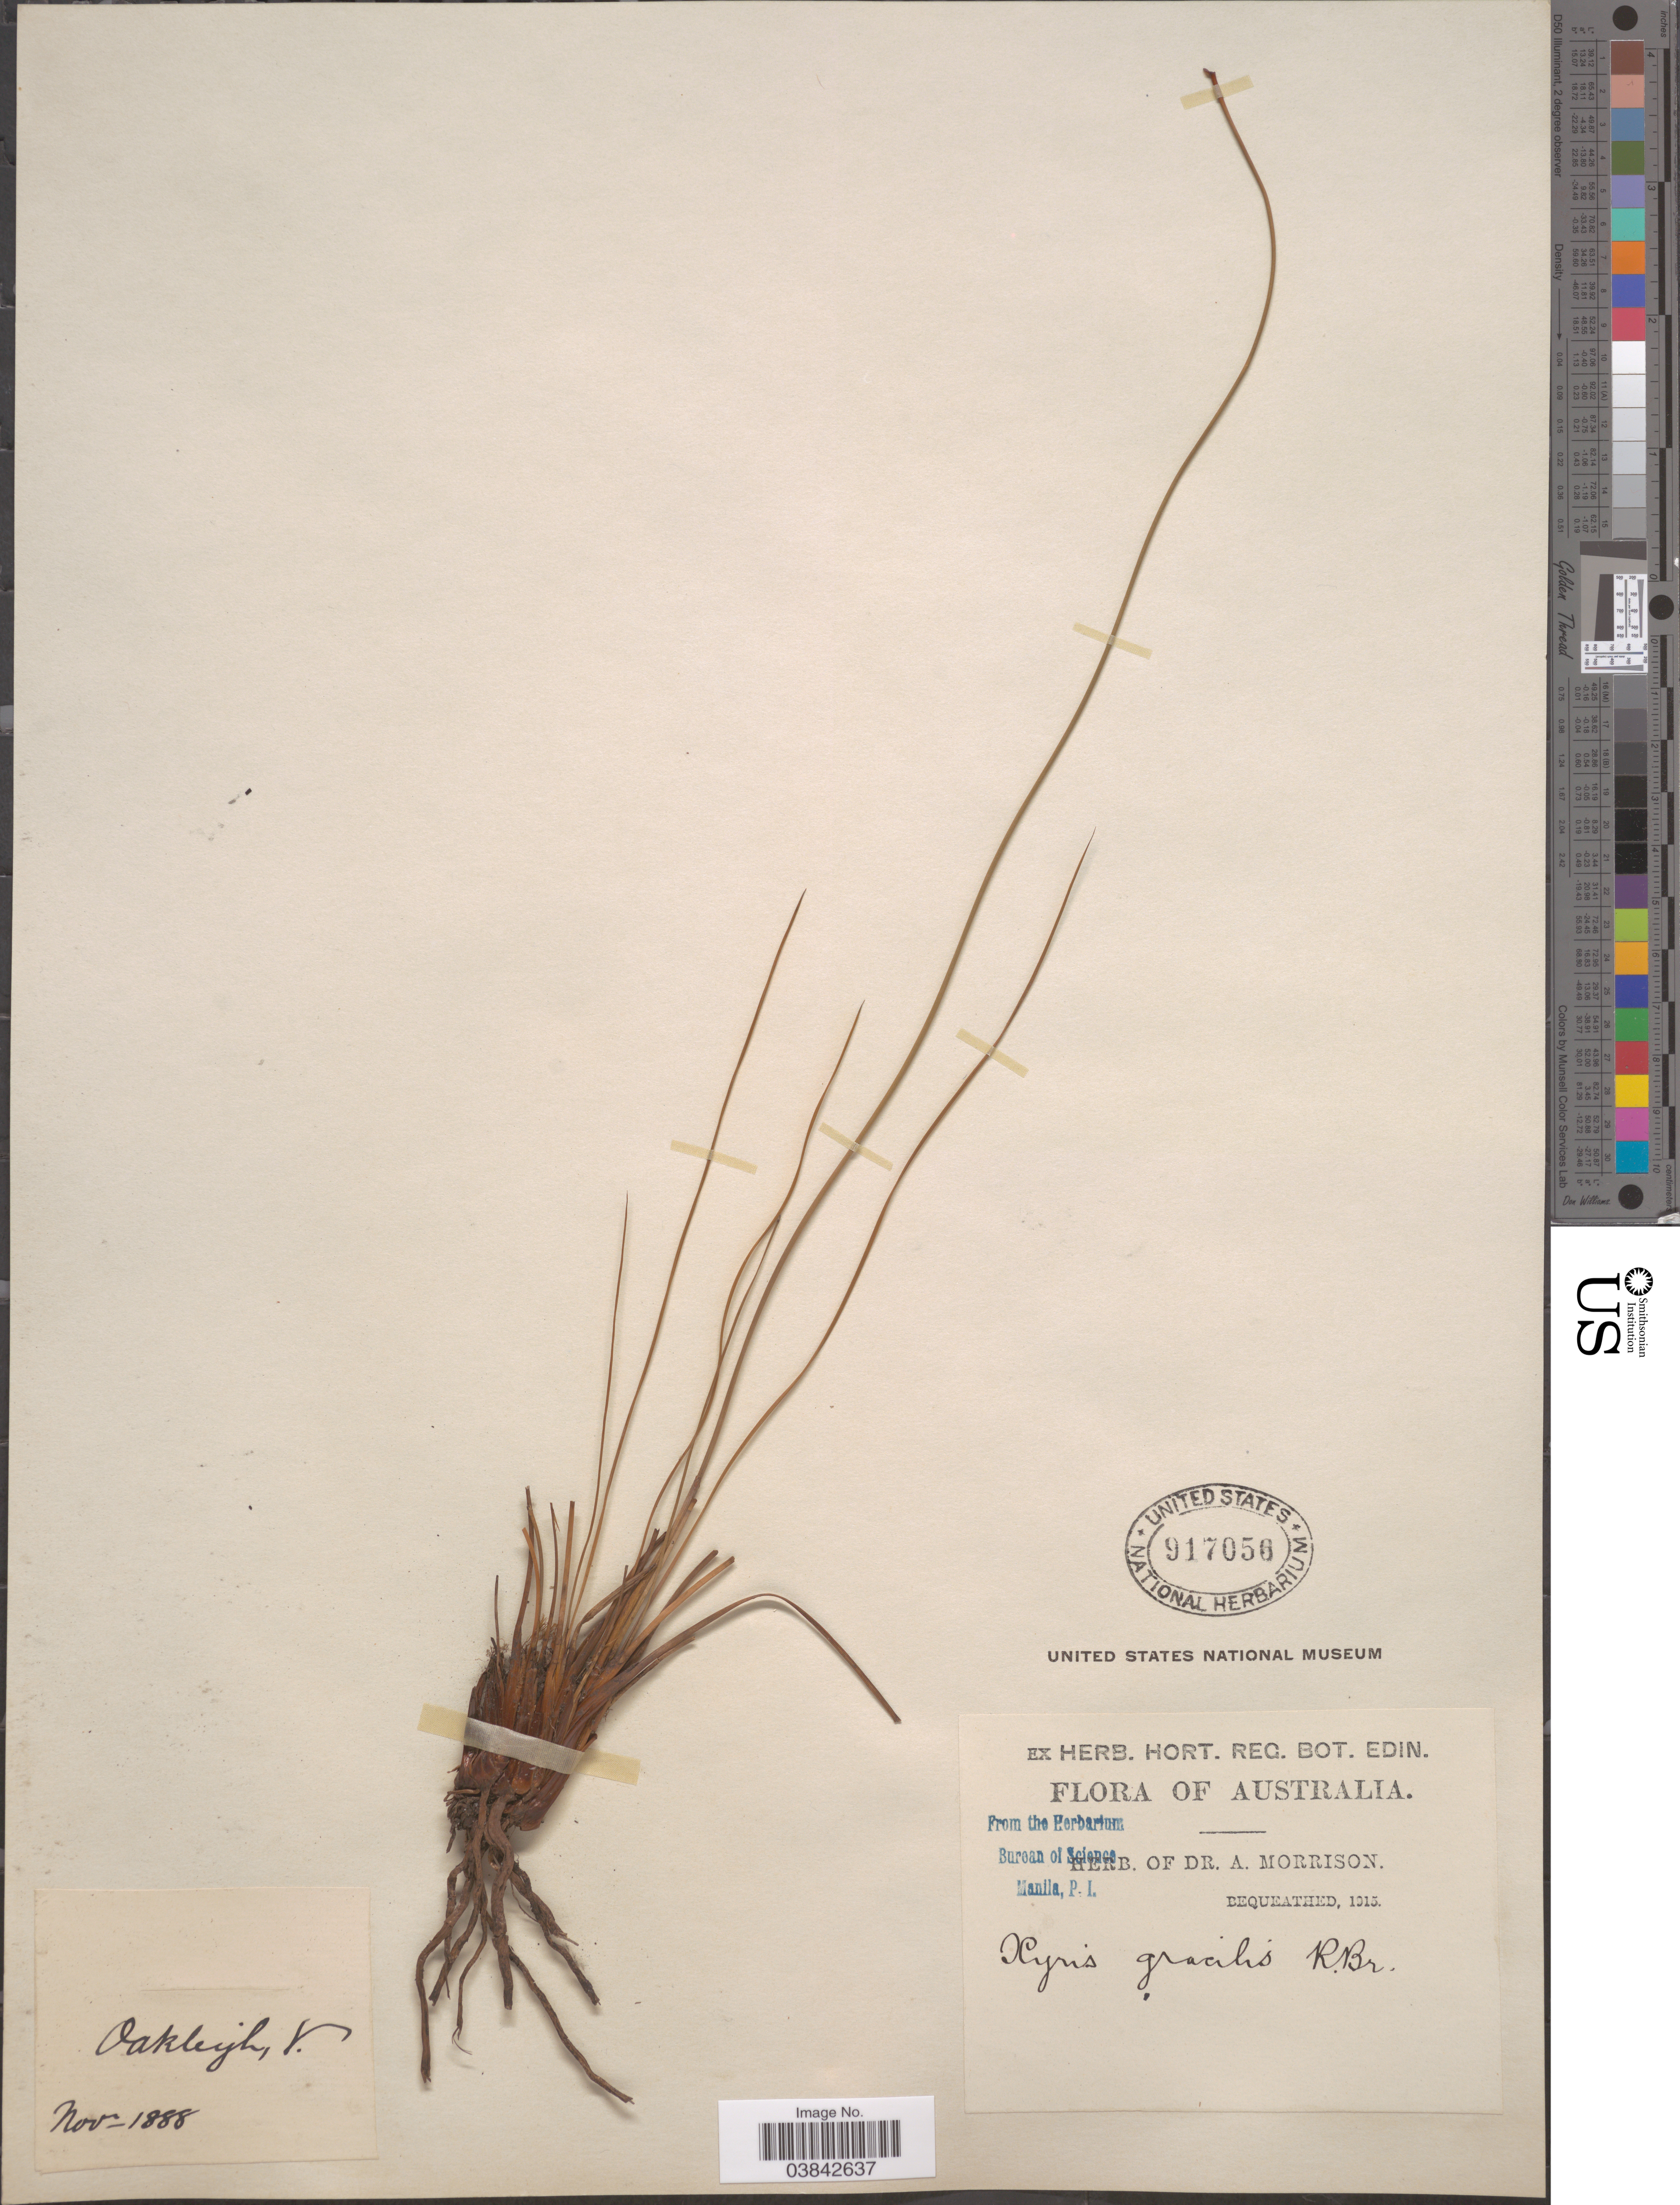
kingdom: Plantae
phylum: Tracheophyta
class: Liliopsida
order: Poales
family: Xyridaceae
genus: Xyris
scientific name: Xyris gracilis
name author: R. Br.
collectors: ex herb. Dr. A. Morrison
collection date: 1888-11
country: Australia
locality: Oakleyh, V.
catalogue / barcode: US 917056